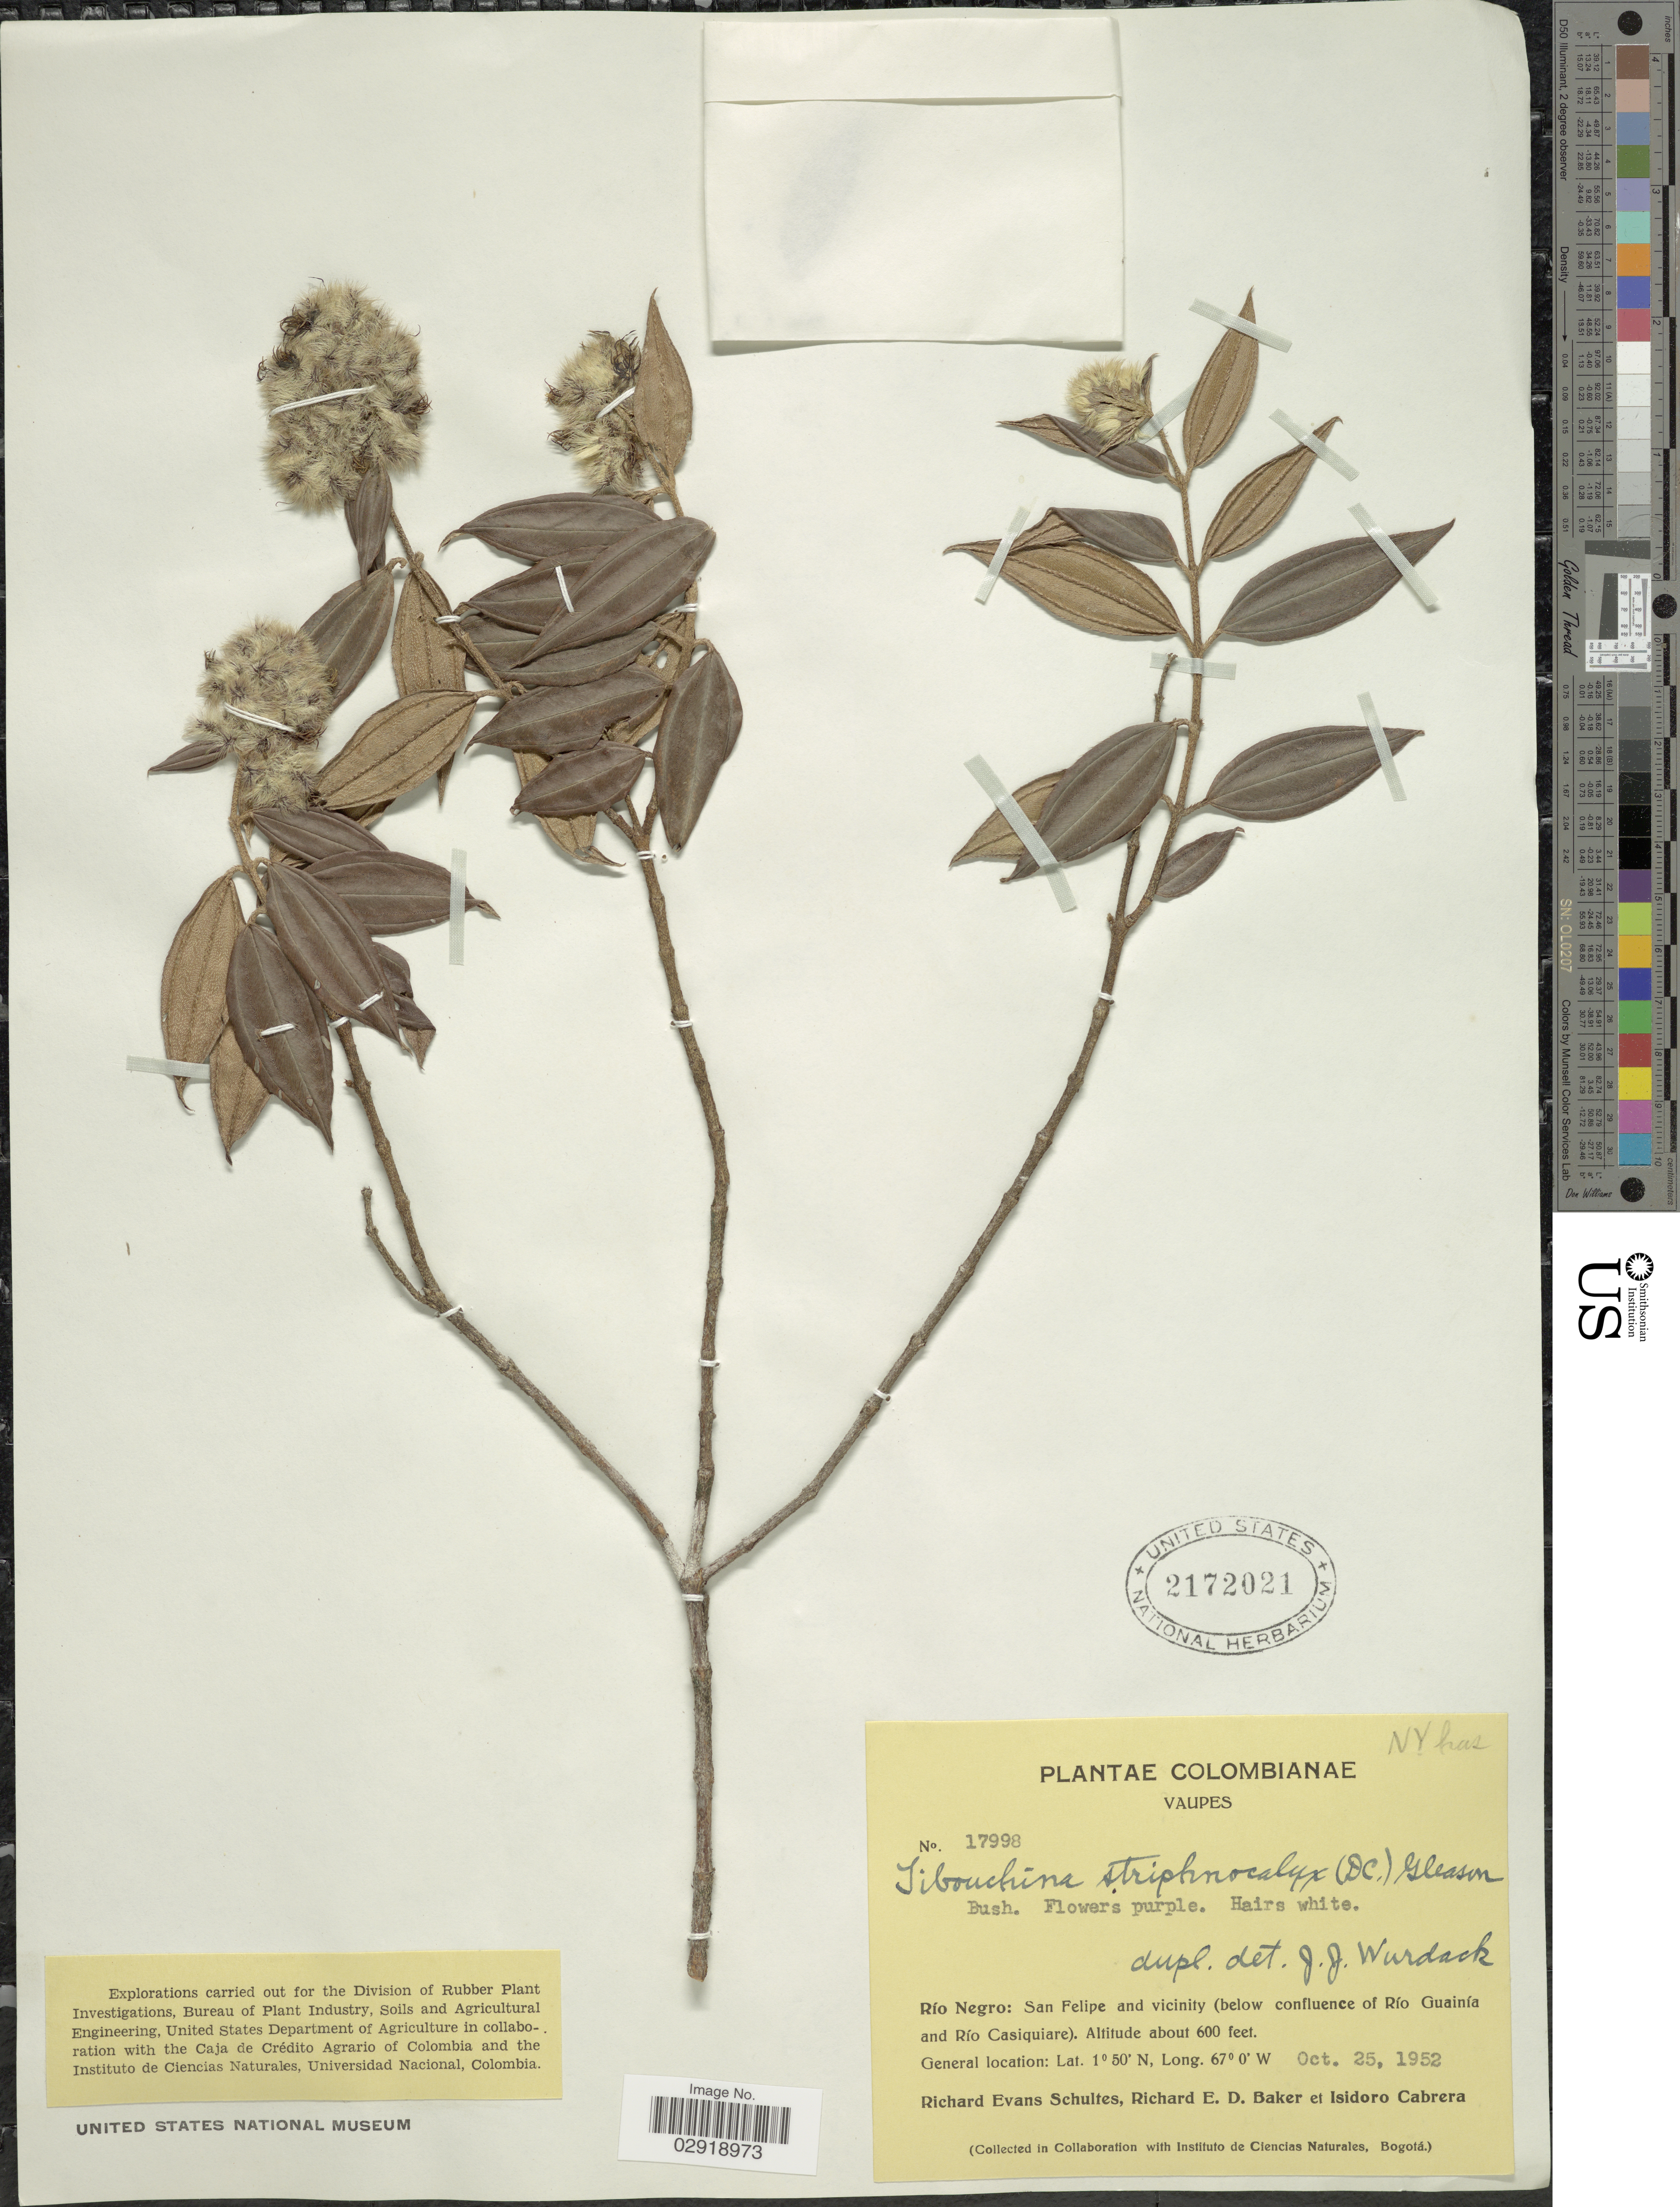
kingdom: Plantae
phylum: Tracheophyta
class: Magnoliopsida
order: Myrtales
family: Melastomataceae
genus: Tibouchina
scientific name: Tibouchina striphnocalyx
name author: (DC.) Gleason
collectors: R. E. Schultes, R. E. D. Baker & I. Cabrera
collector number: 17998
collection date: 1952-10-25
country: Colombia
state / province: Vaupés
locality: Río Negro: San Felipe and vicinity (below confluence of Río Guainía and Río Casiquiare).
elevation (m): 183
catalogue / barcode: US 2172021